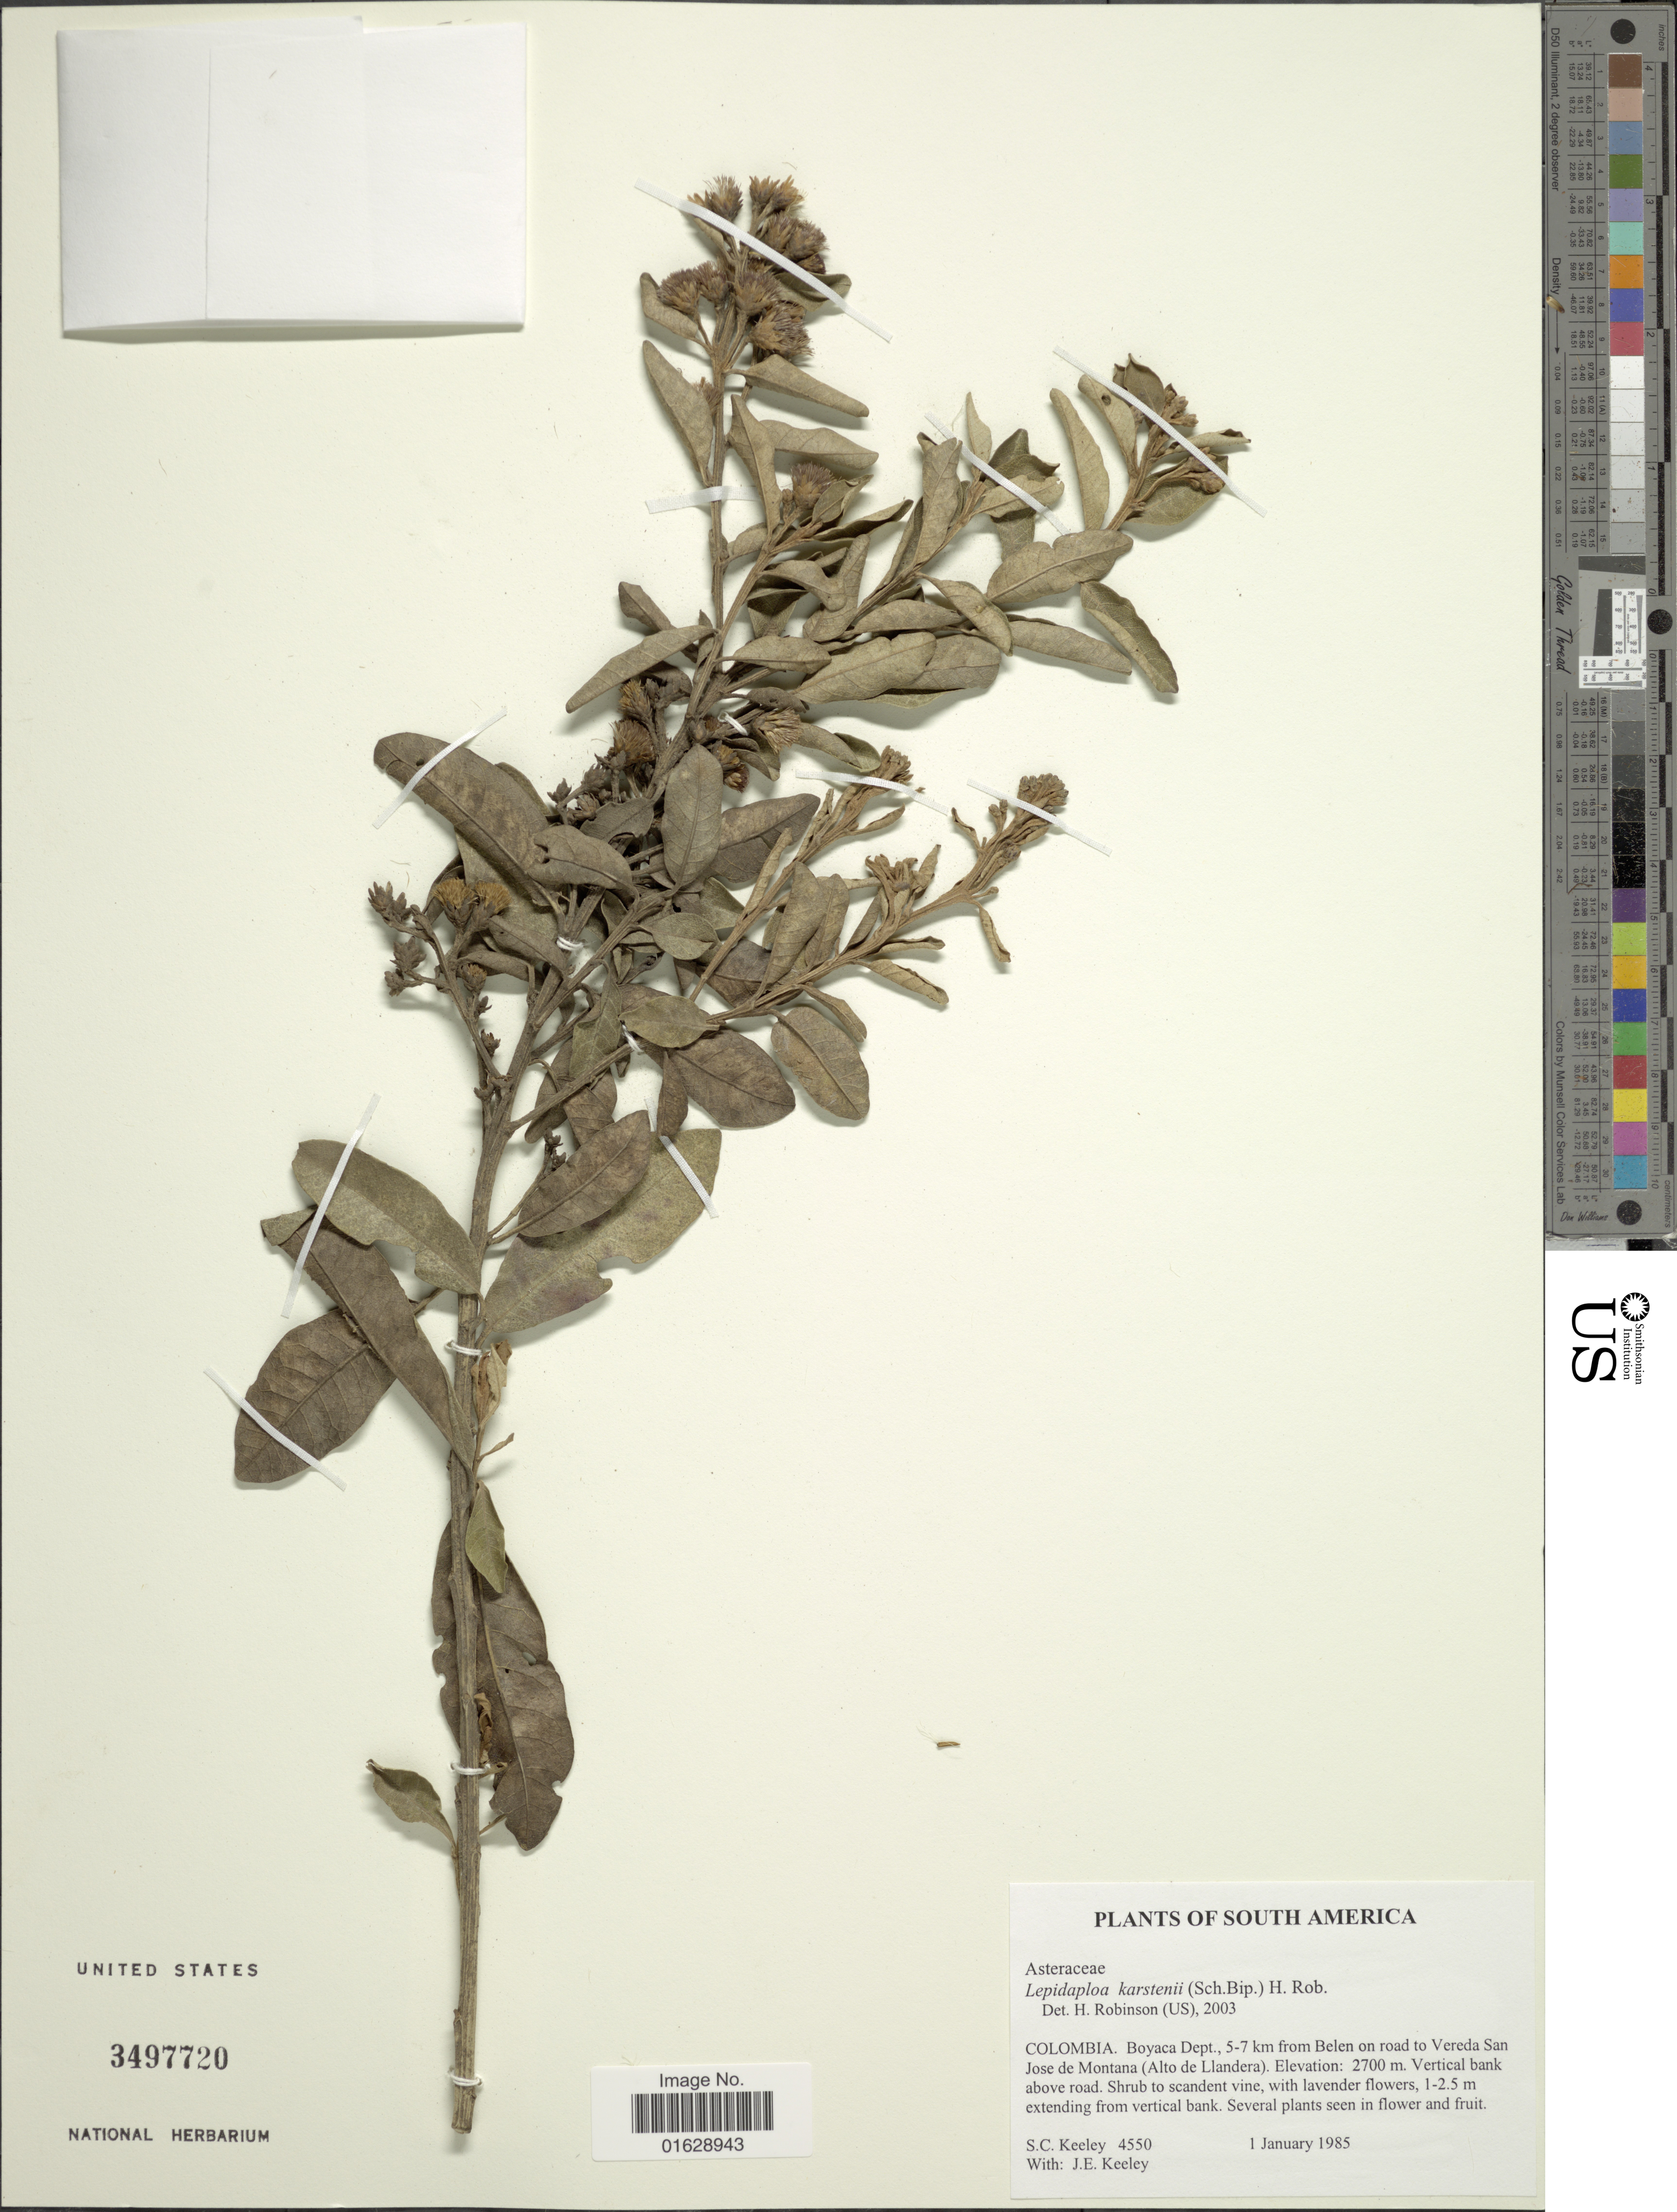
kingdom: Plantae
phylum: Tracheophyta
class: Magnoliopsida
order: Asterales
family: Asteraceae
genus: Lepidaploa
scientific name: Lepidaploa karstenii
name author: (Sch. Bip.) H. Rob.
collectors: S. C. Keeley & J. E. Keeley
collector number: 4550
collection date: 1985-01-01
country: Colombia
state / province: Boyacá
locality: Boyaca Dept., 5-7 km from Belen on road to Vereda San Jose de Montana (Alto de Llandera).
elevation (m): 2700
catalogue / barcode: US 3497720